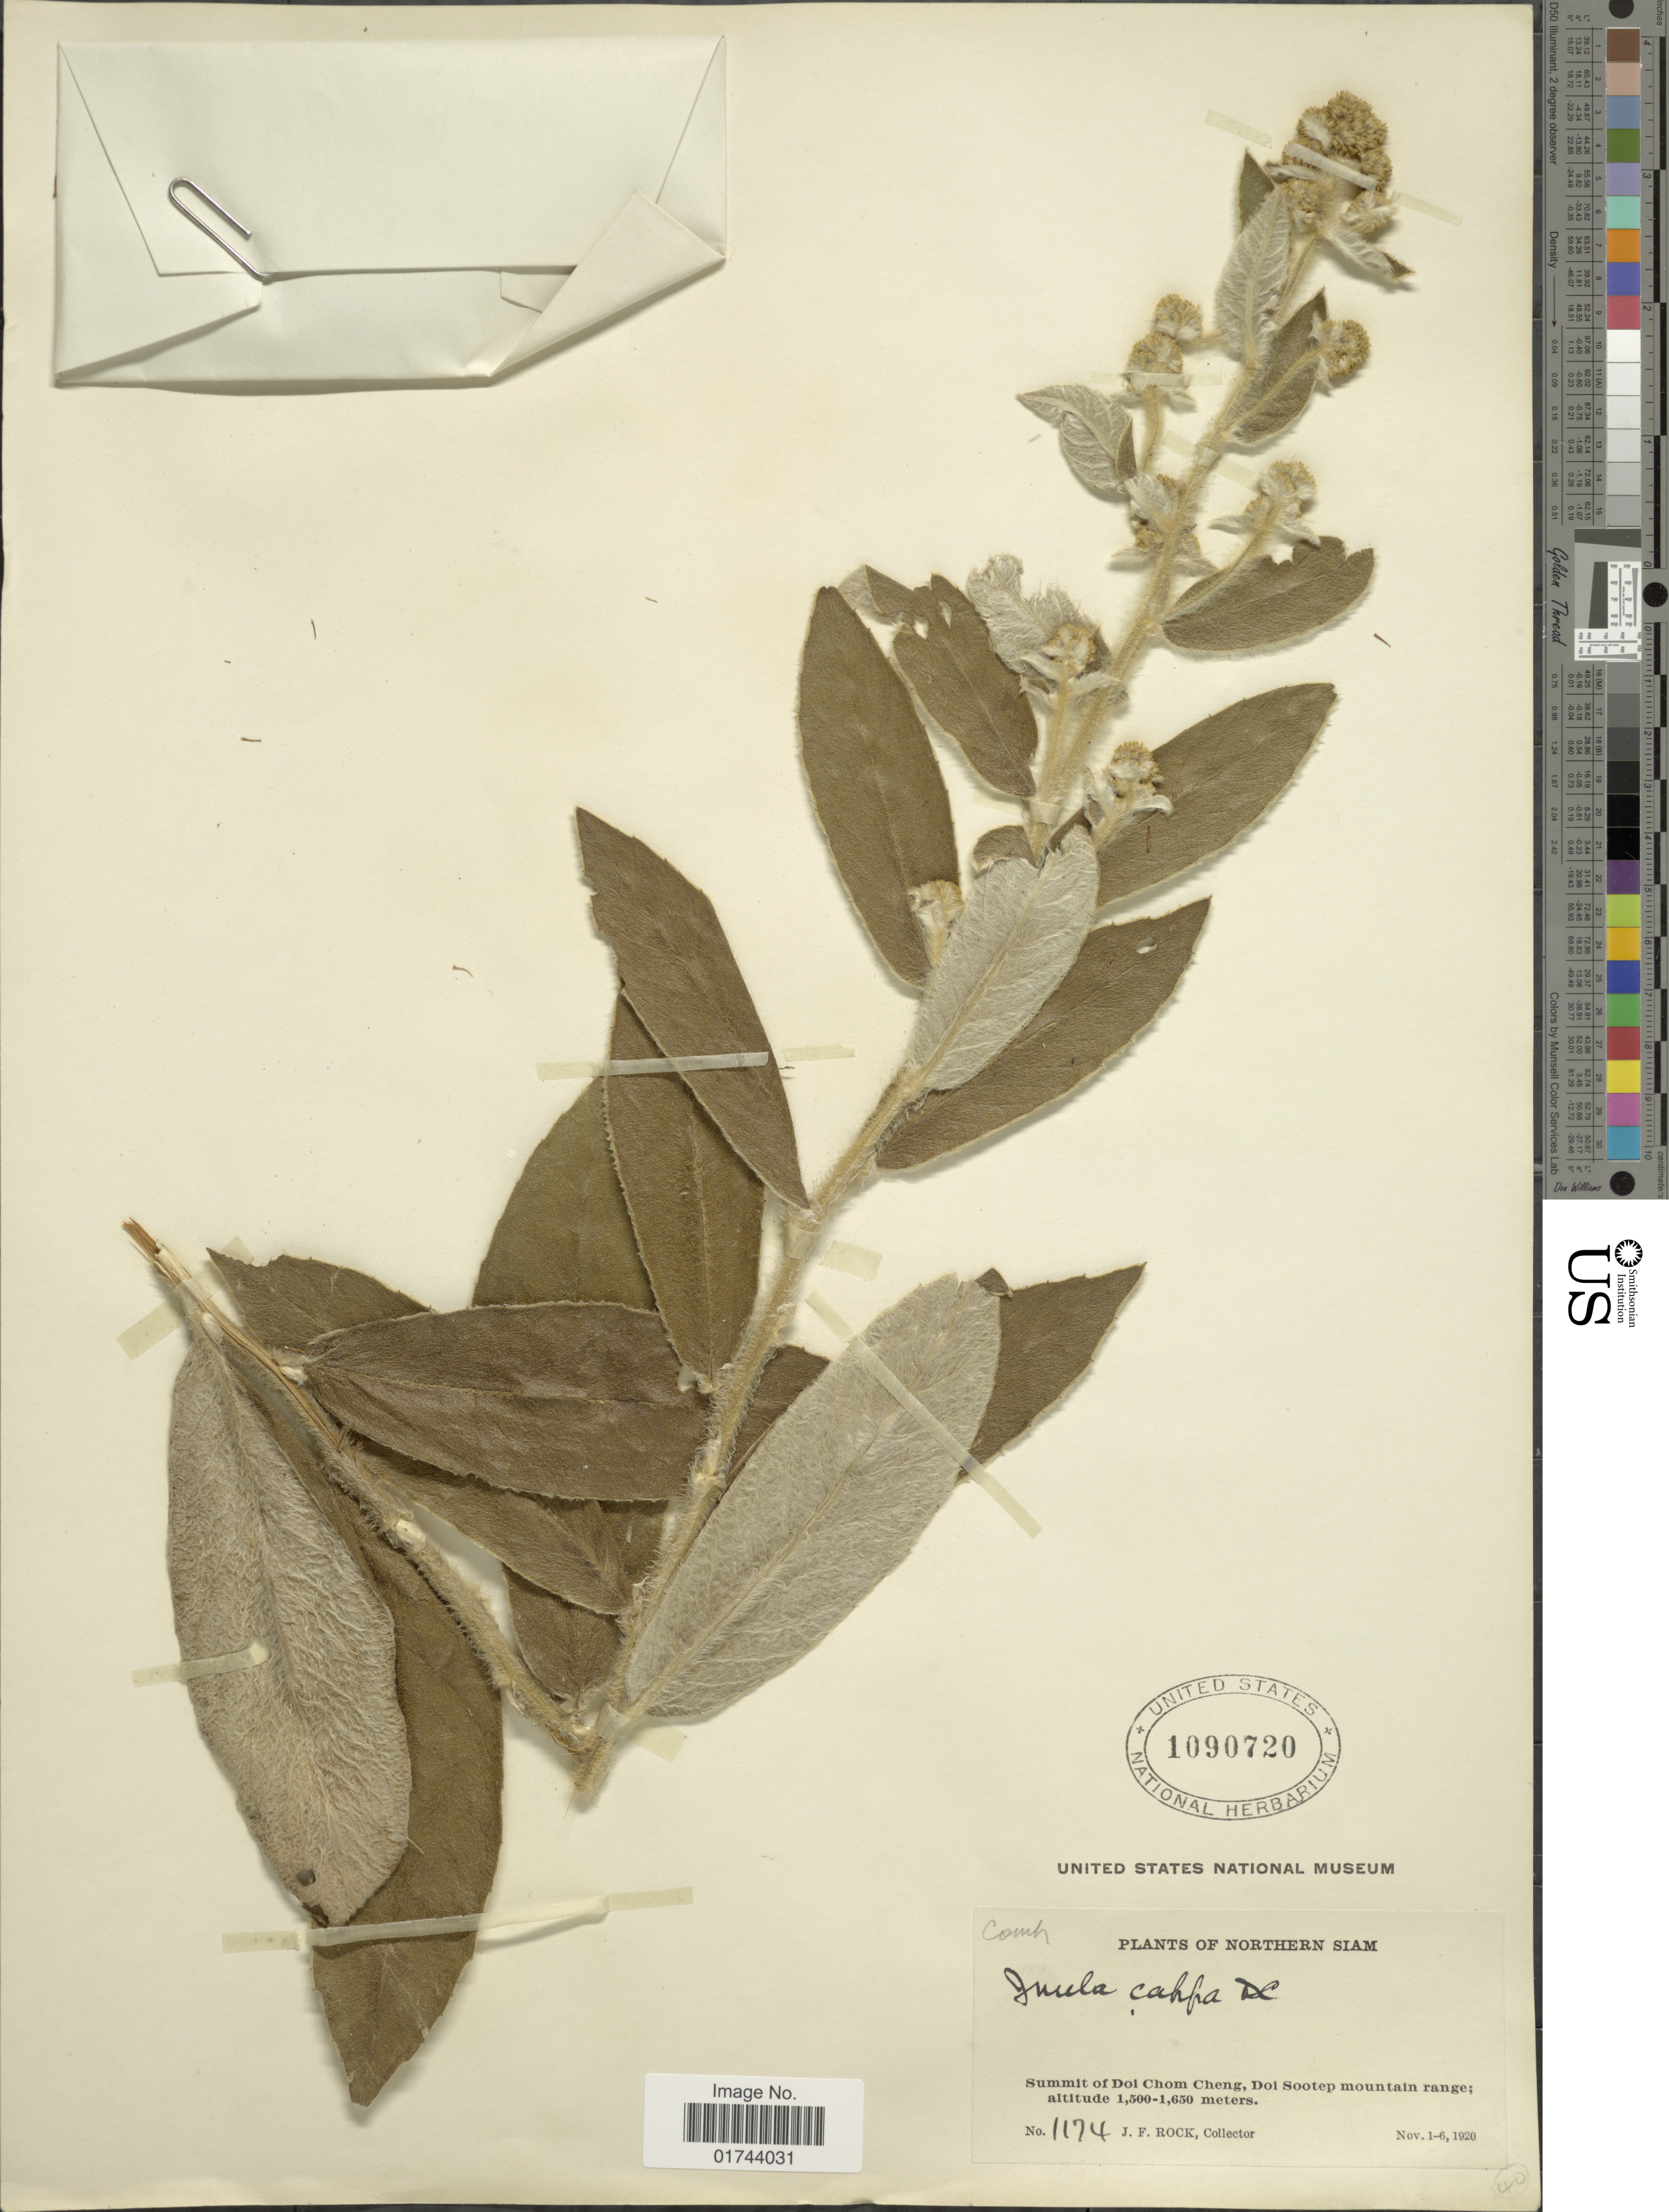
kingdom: Plantae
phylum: Tracheophyta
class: Magnoliopsida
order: Asterales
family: Asteraceae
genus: Inula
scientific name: Inula cappa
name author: (Buch.-Ham. ex D. Don) DC.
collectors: J. Rock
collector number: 1174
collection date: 1920-11-01/1920-11-06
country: Thailand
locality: Northern Siam, Summit of Doi Chom Cheng, Doi Sootep mountain range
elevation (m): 1500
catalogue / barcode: US 1090720